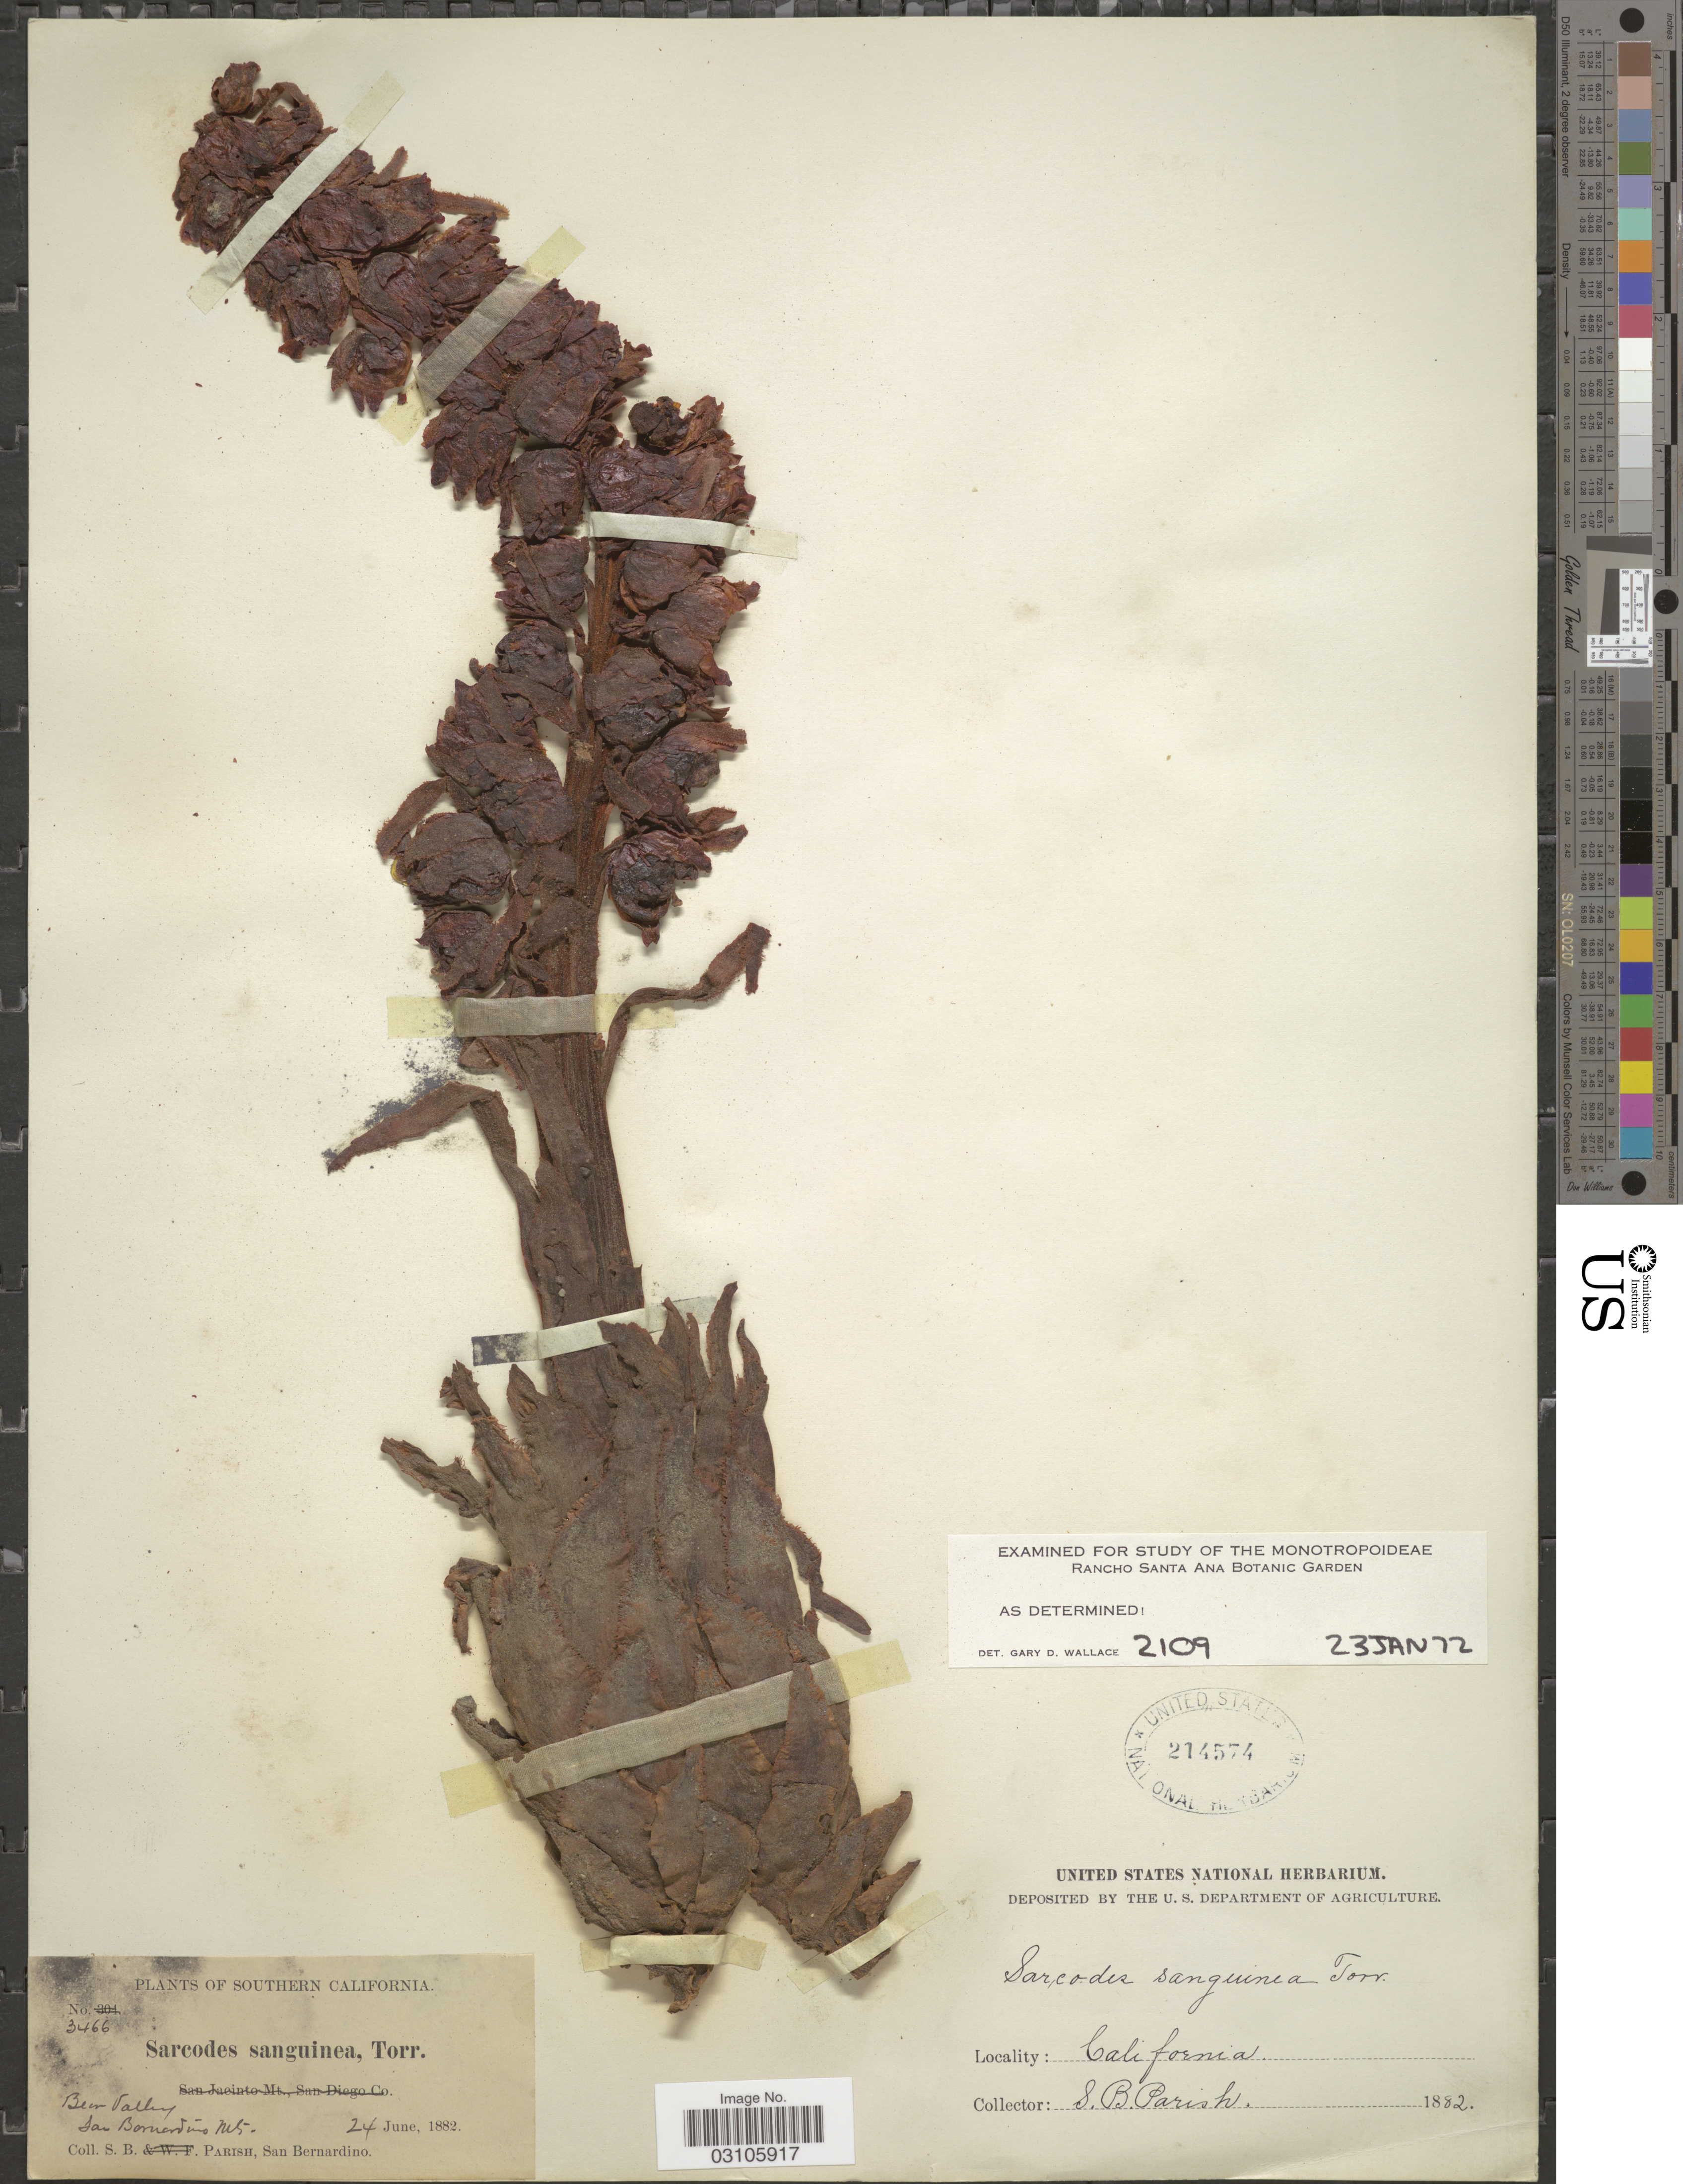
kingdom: Plantae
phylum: Tracheophyta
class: Magnoliopsida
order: Ericales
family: Ericaceae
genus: Sarcodes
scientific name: Sarcodes sanguinea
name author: Torr.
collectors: S. B. Parish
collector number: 3466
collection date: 1882-06-24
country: United States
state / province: California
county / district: San Bernardino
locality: Southern California. Bear Valley. San Bernardino Mts.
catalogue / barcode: US 214574